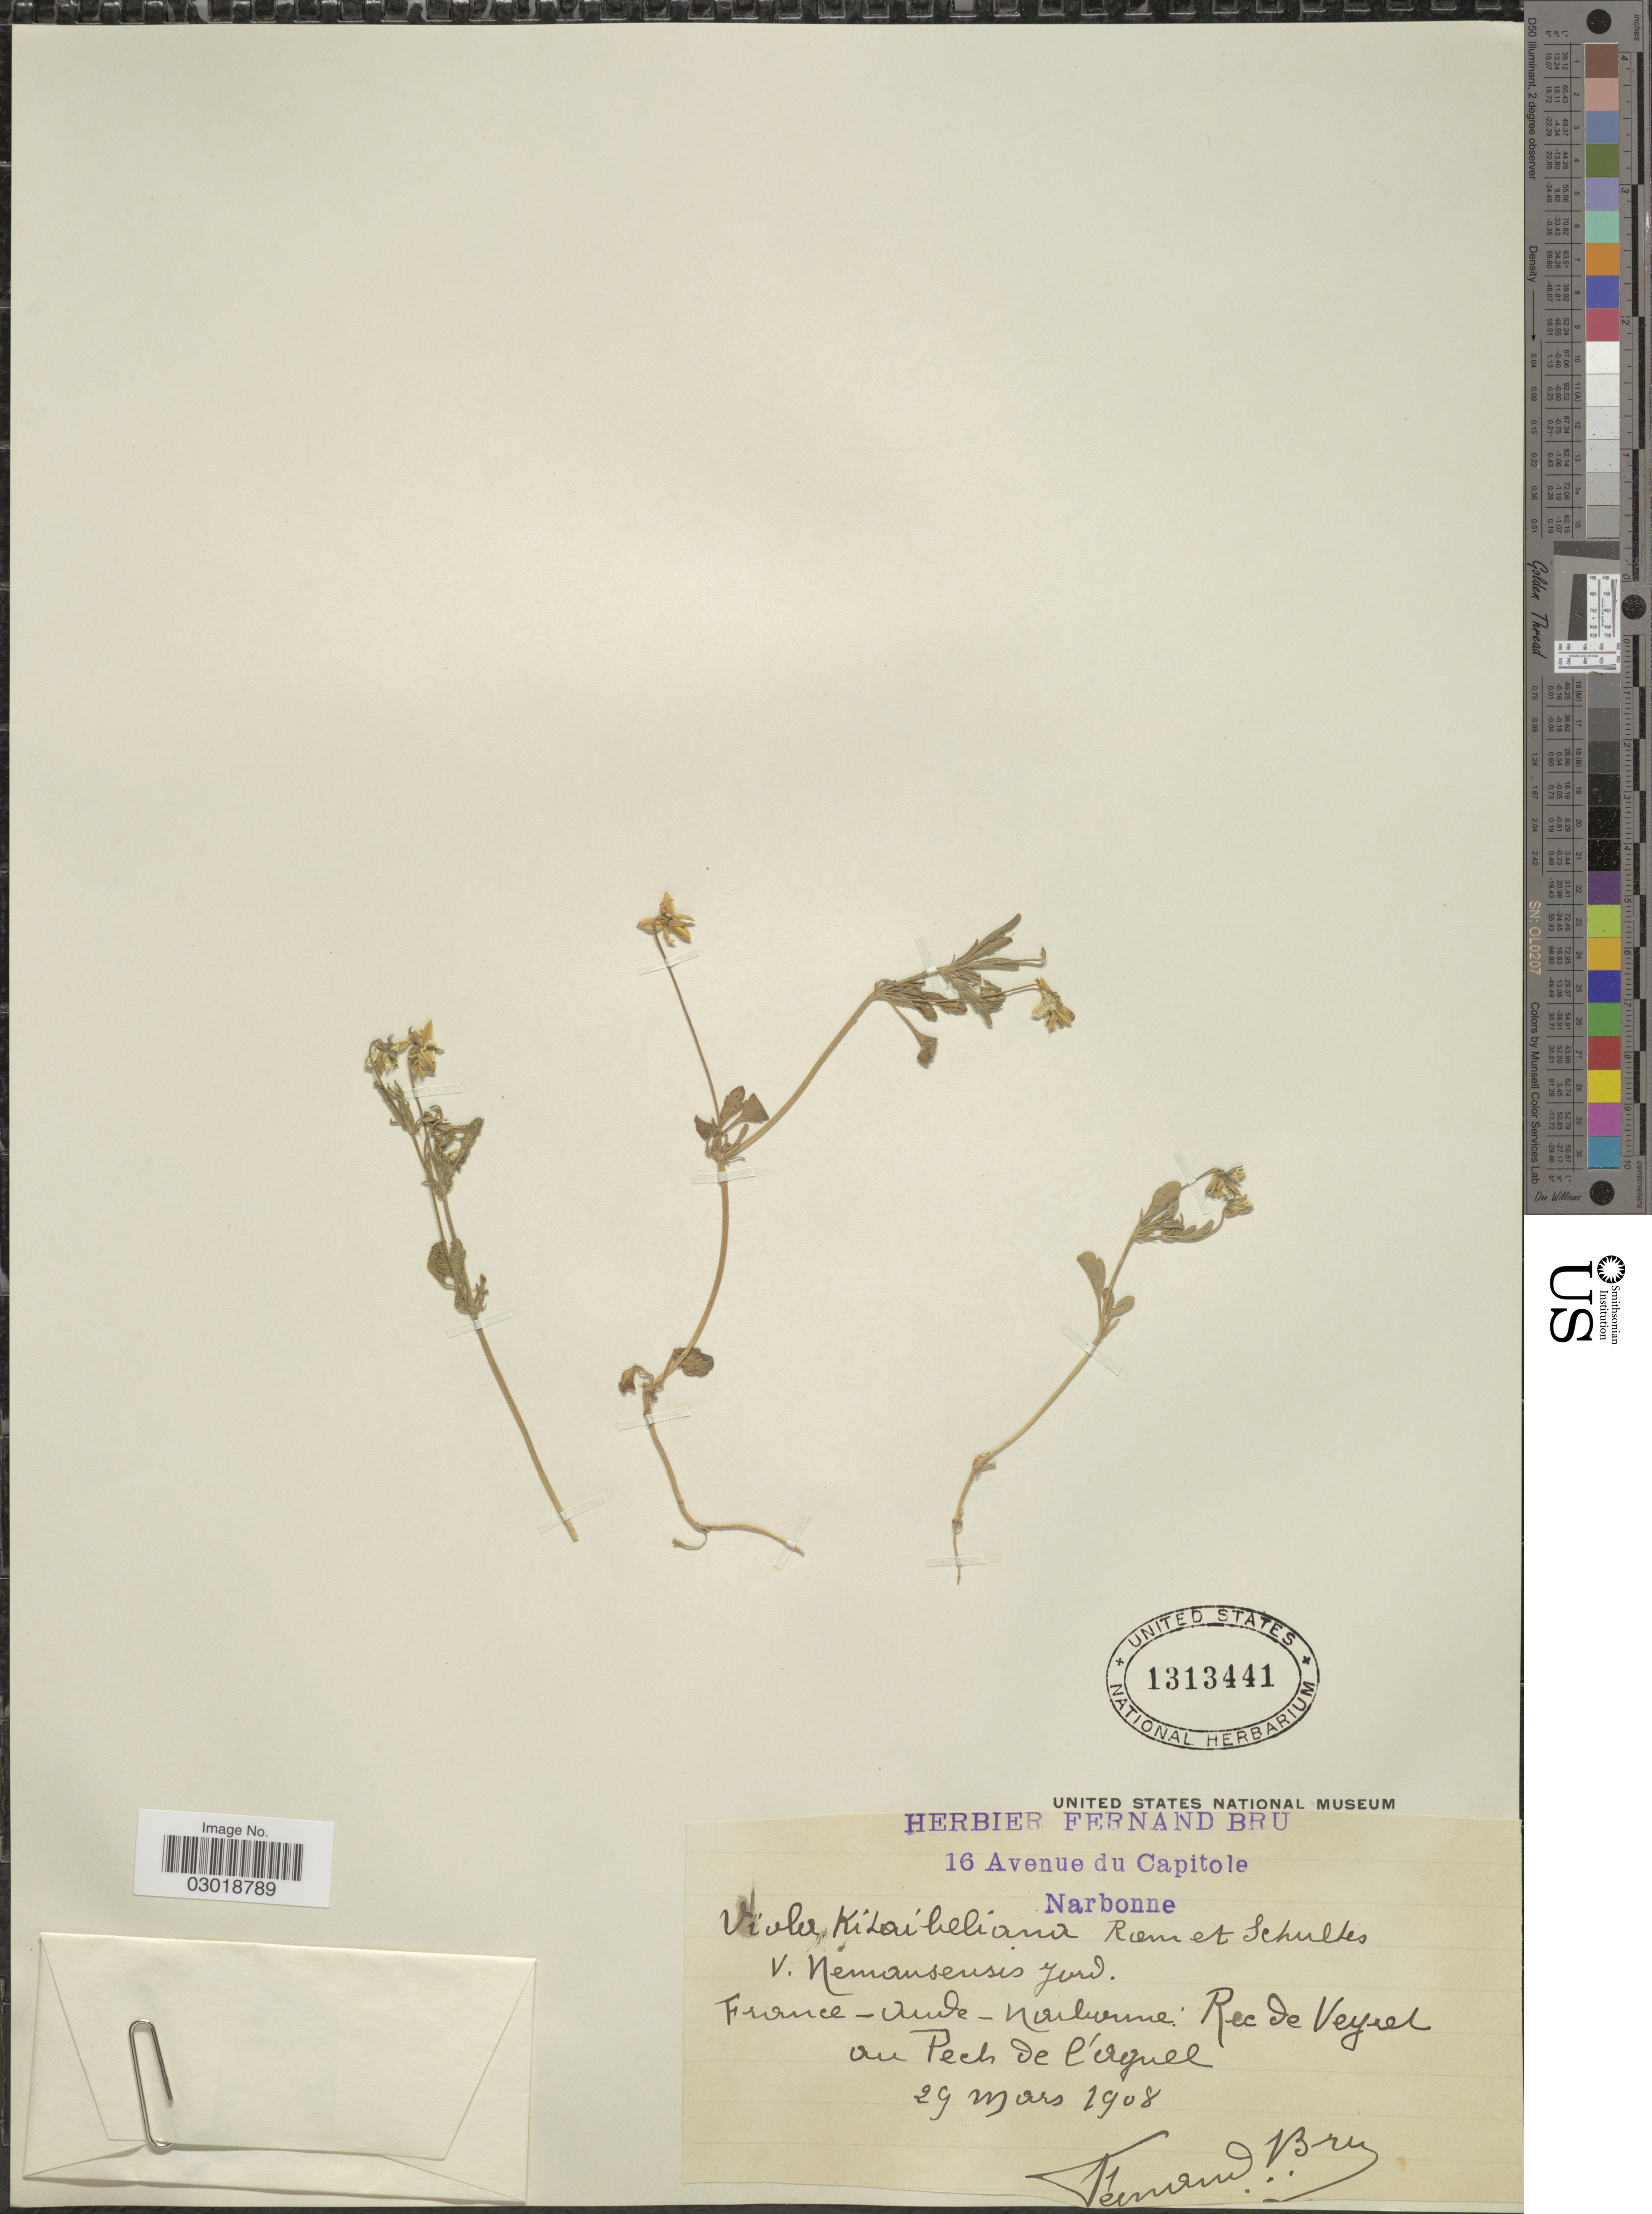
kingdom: Plantae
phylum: Tracheophyta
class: Magnoliopsida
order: Malpighiales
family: Violaceae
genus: Viola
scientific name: Viola kitaibeliana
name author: Schult.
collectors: F. Bru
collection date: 1908-03-29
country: France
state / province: Occitanie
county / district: Aude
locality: Aude - Narbonne.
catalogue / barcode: US 1313441